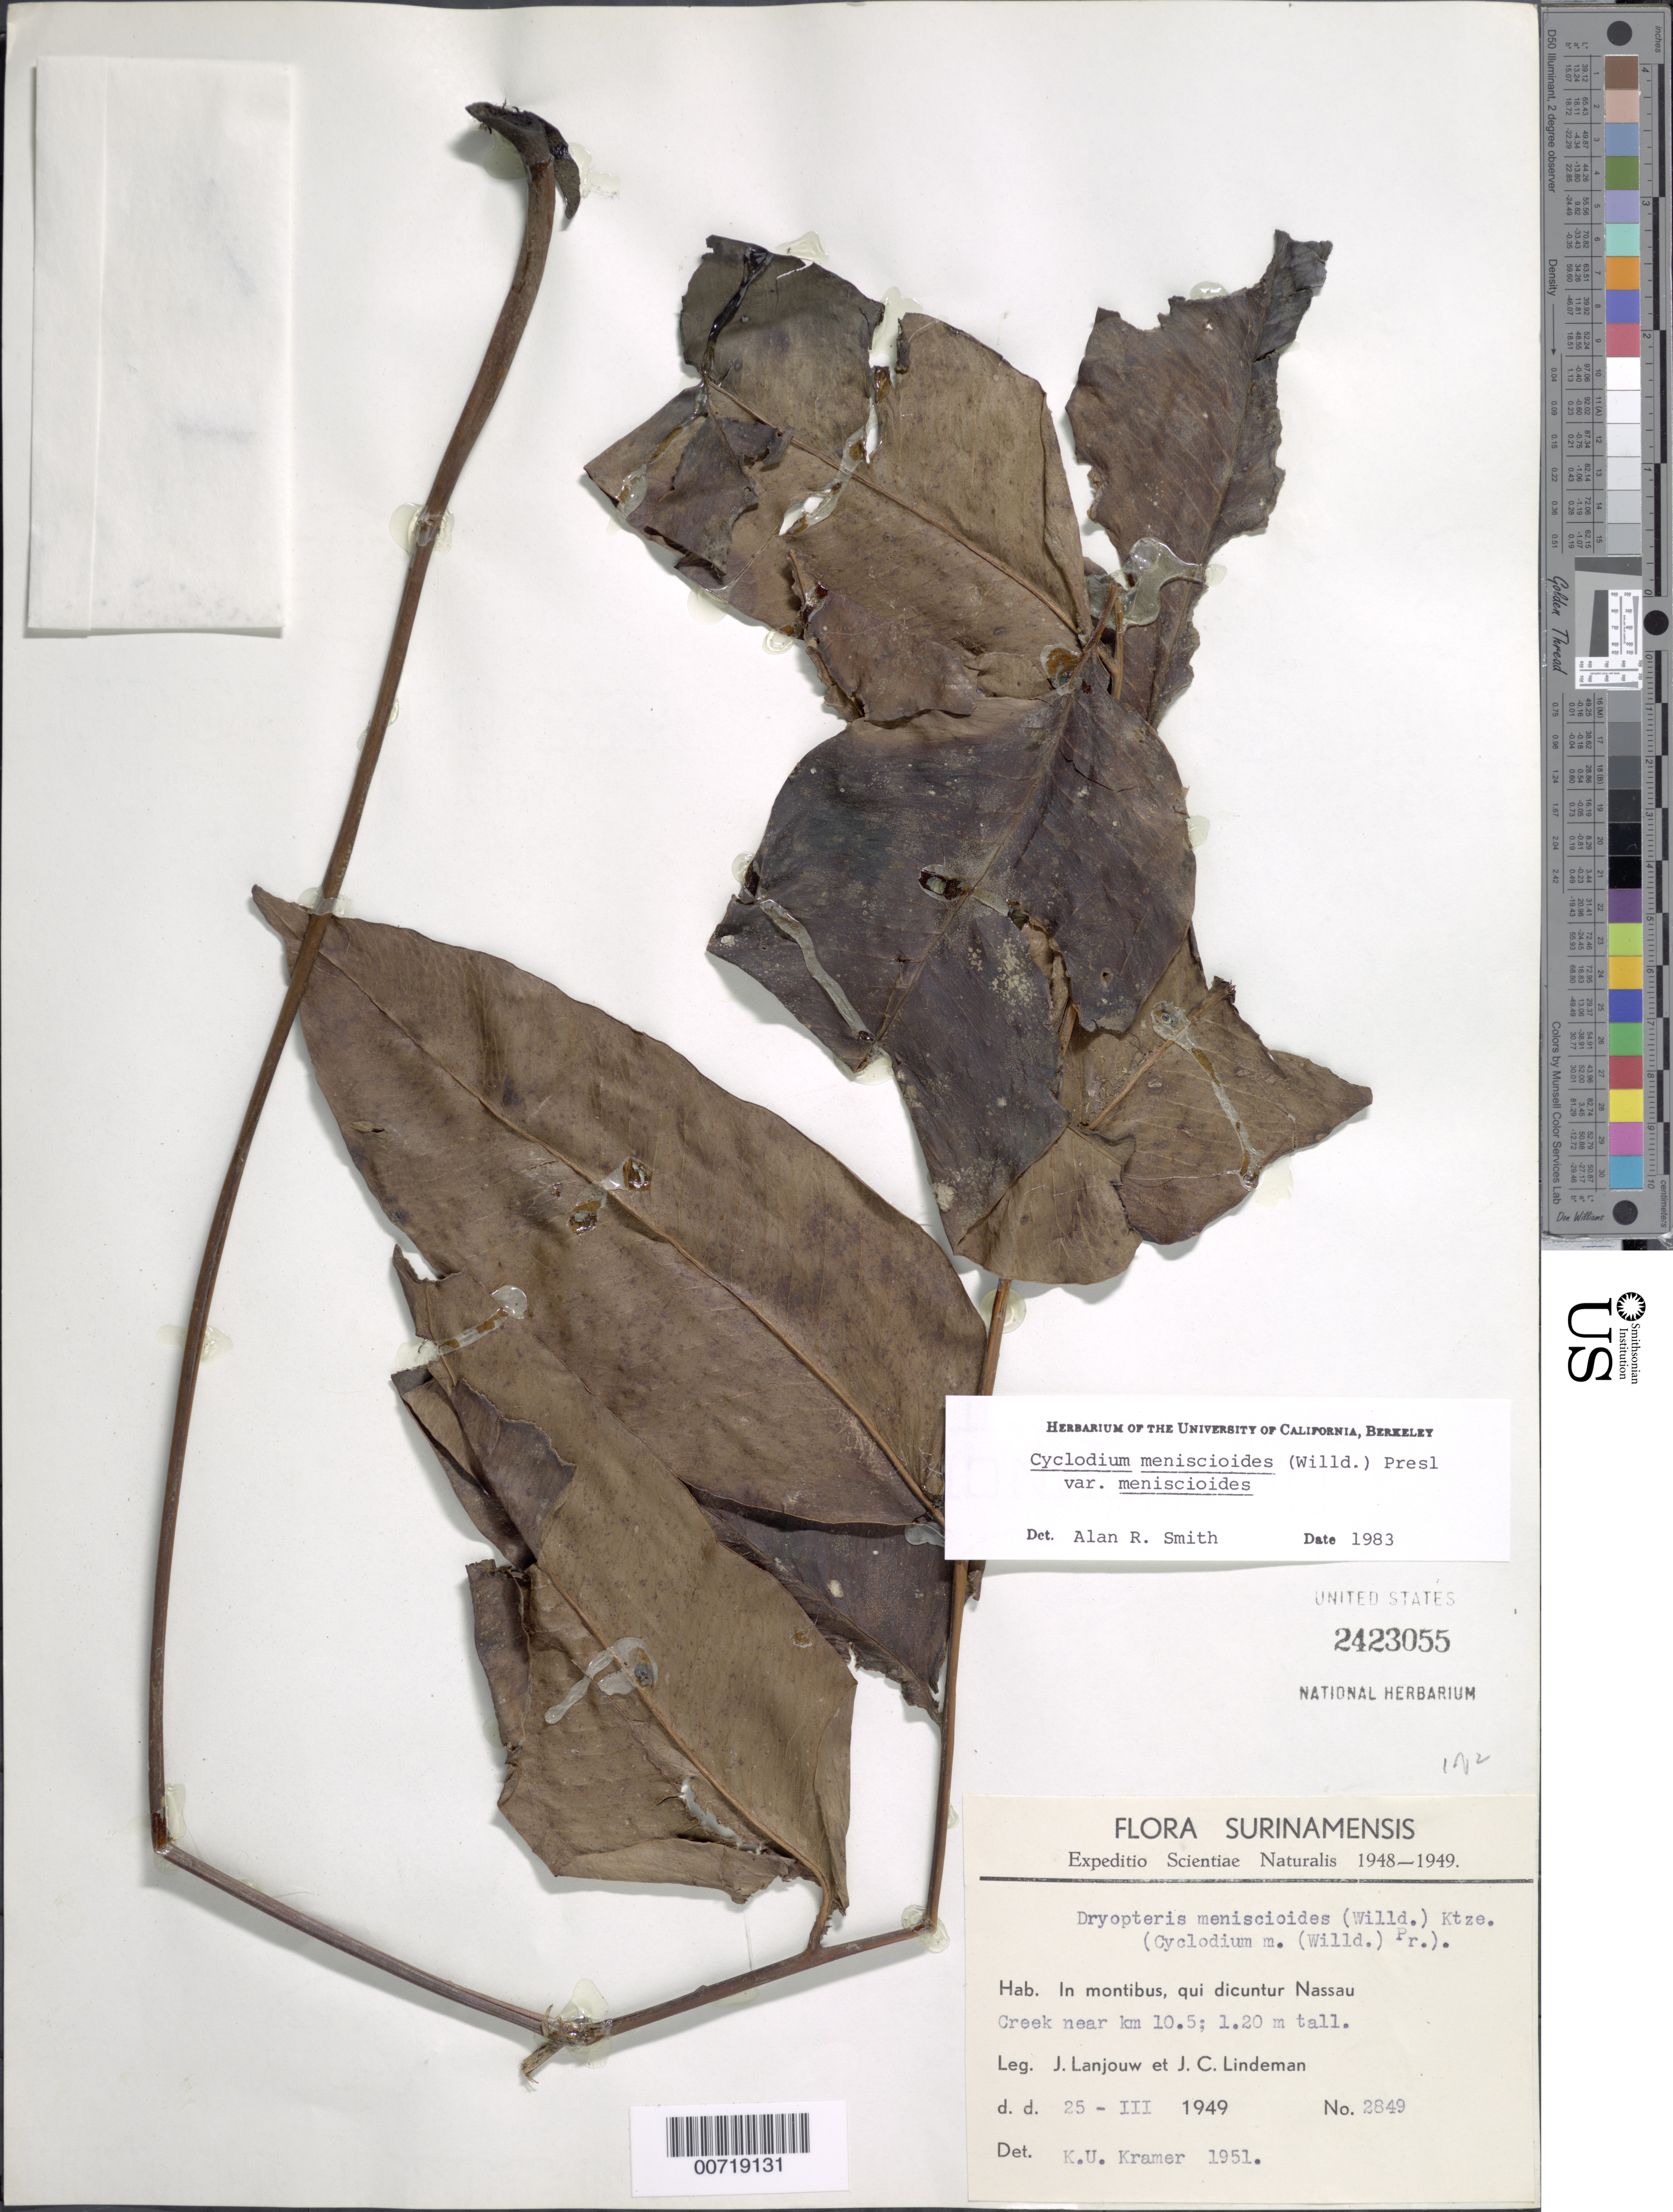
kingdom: Plantae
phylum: Tracheophyta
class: Polypodiopsida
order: Polypodiales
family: Dryopteridaceae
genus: Cyclodium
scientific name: Cyclodium meniscioides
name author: (Willd.) C. Presl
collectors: J. Lanjouw & J. C. Lindeman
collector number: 2849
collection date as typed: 25-Mar-49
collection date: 1949-03-25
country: Suriname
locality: Nassau Mts., km 10.5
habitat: Creek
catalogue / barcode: US 2423055